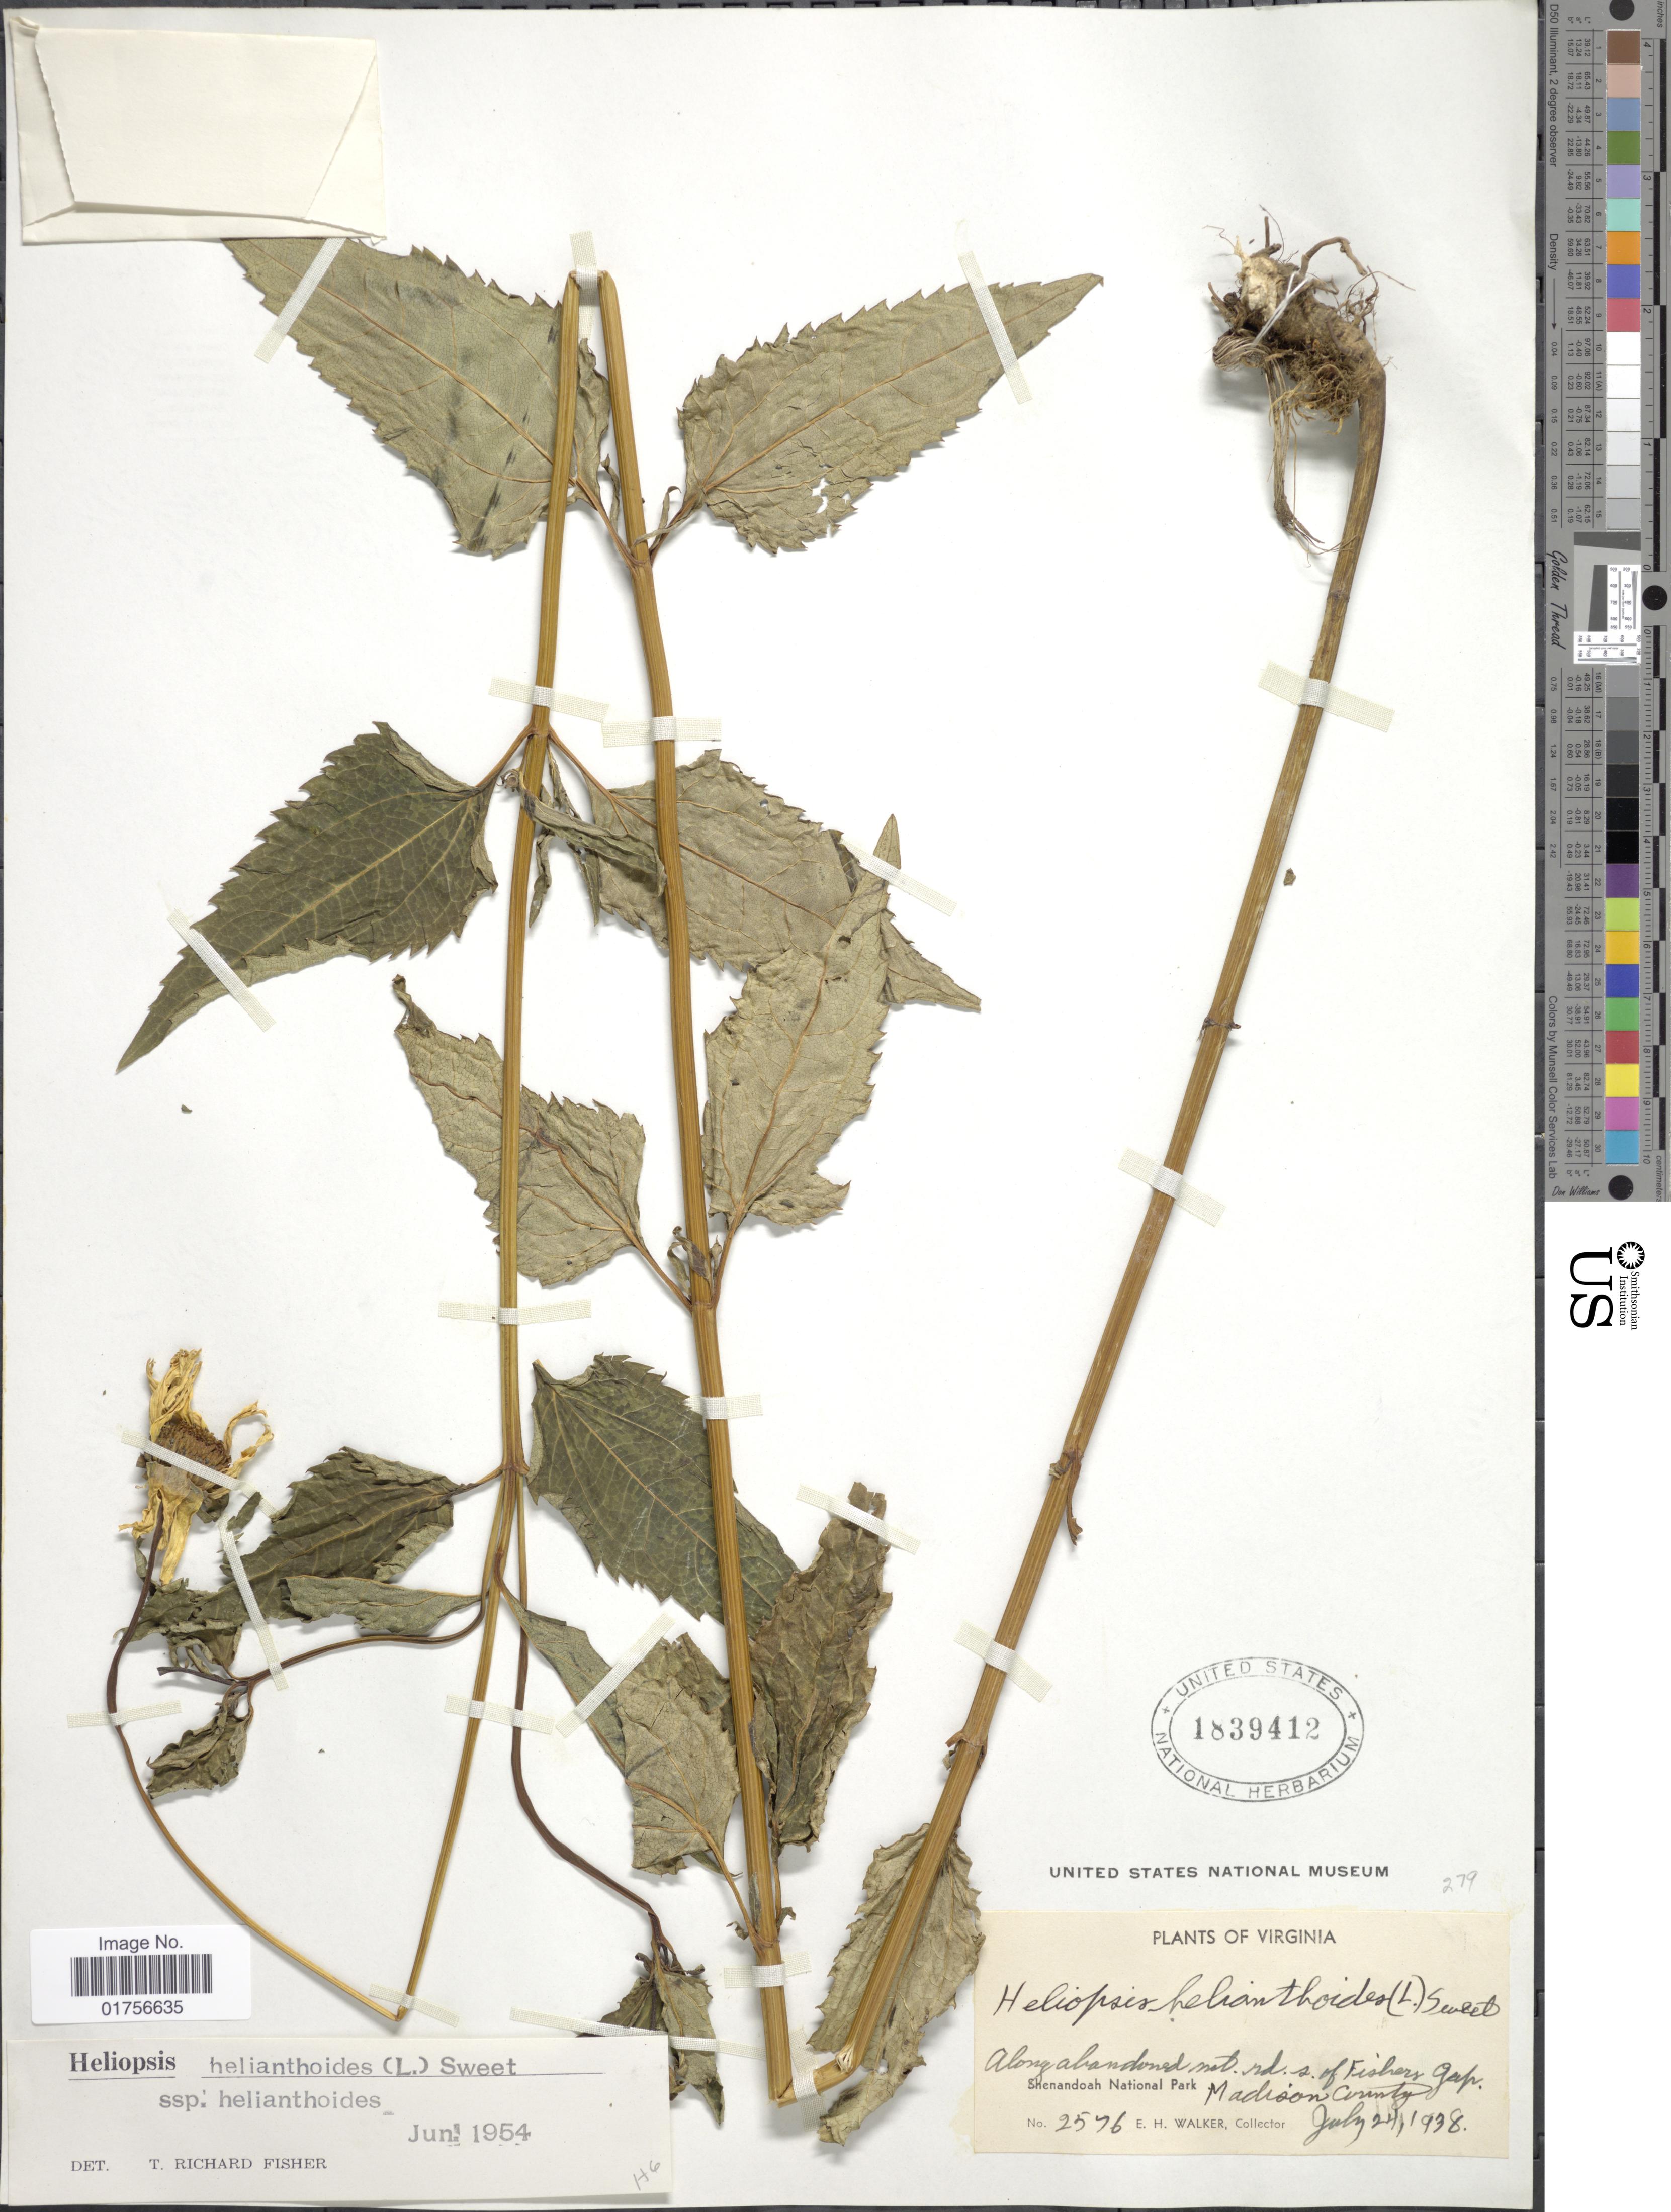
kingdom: Plantae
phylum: Tracheophyta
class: Magnoliopsida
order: Asterales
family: Asteraceae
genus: Heliopsis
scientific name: Heliopsis helianthoides subsp. helianthoides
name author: (L.) Sweet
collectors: E. H. Walker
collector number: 2576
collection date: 1938-07-24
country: United States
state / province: Virginia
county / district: Madison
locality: Along abandoned mt., rd. s of Fisher Gap, Shenandoah National Park, Madison County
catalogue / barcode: US 1839412